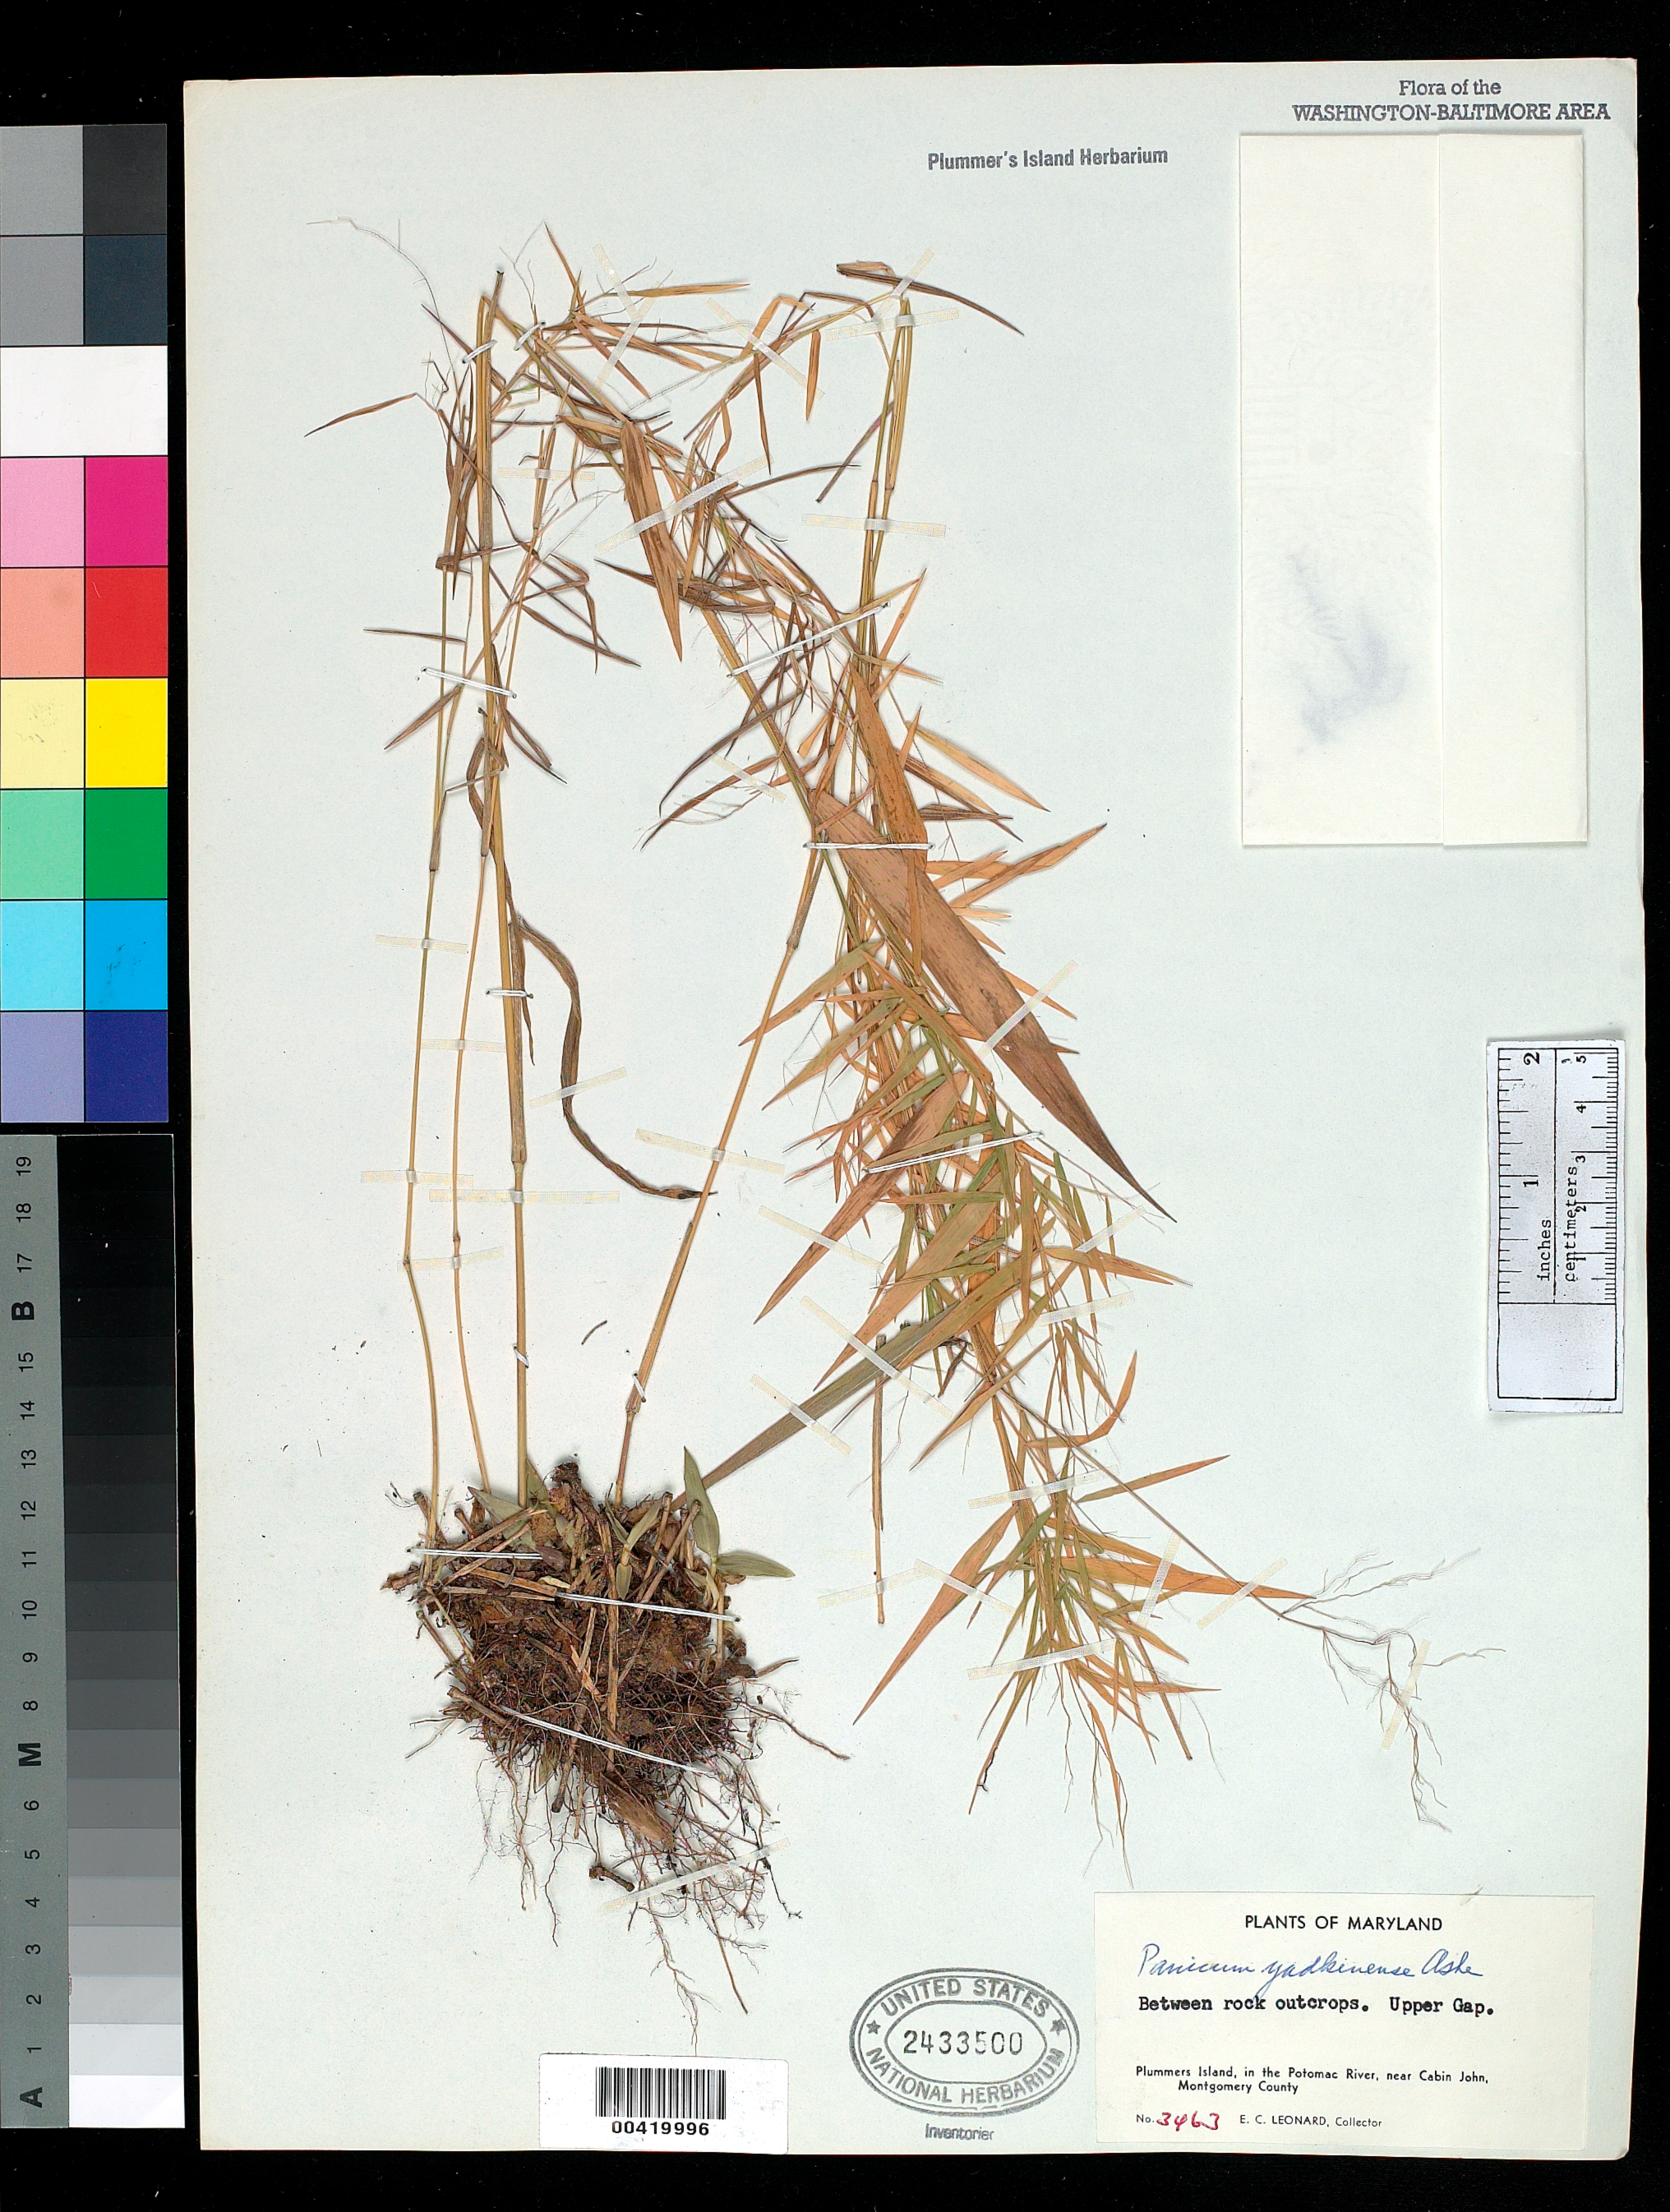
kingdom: Plantae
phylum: Tracheophyta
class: Liliopsida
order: Poales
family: Poaceae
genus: Panicum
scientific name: Panicum yadkinense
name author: Ashe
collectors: E. C. Leonard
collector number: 3463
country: United States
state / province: Maryland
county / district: Montgomery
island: Plummers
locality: Plummer's Island; Upper Gap C. & O. Canal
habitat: Between rock outcrops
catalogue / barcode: US 2433500